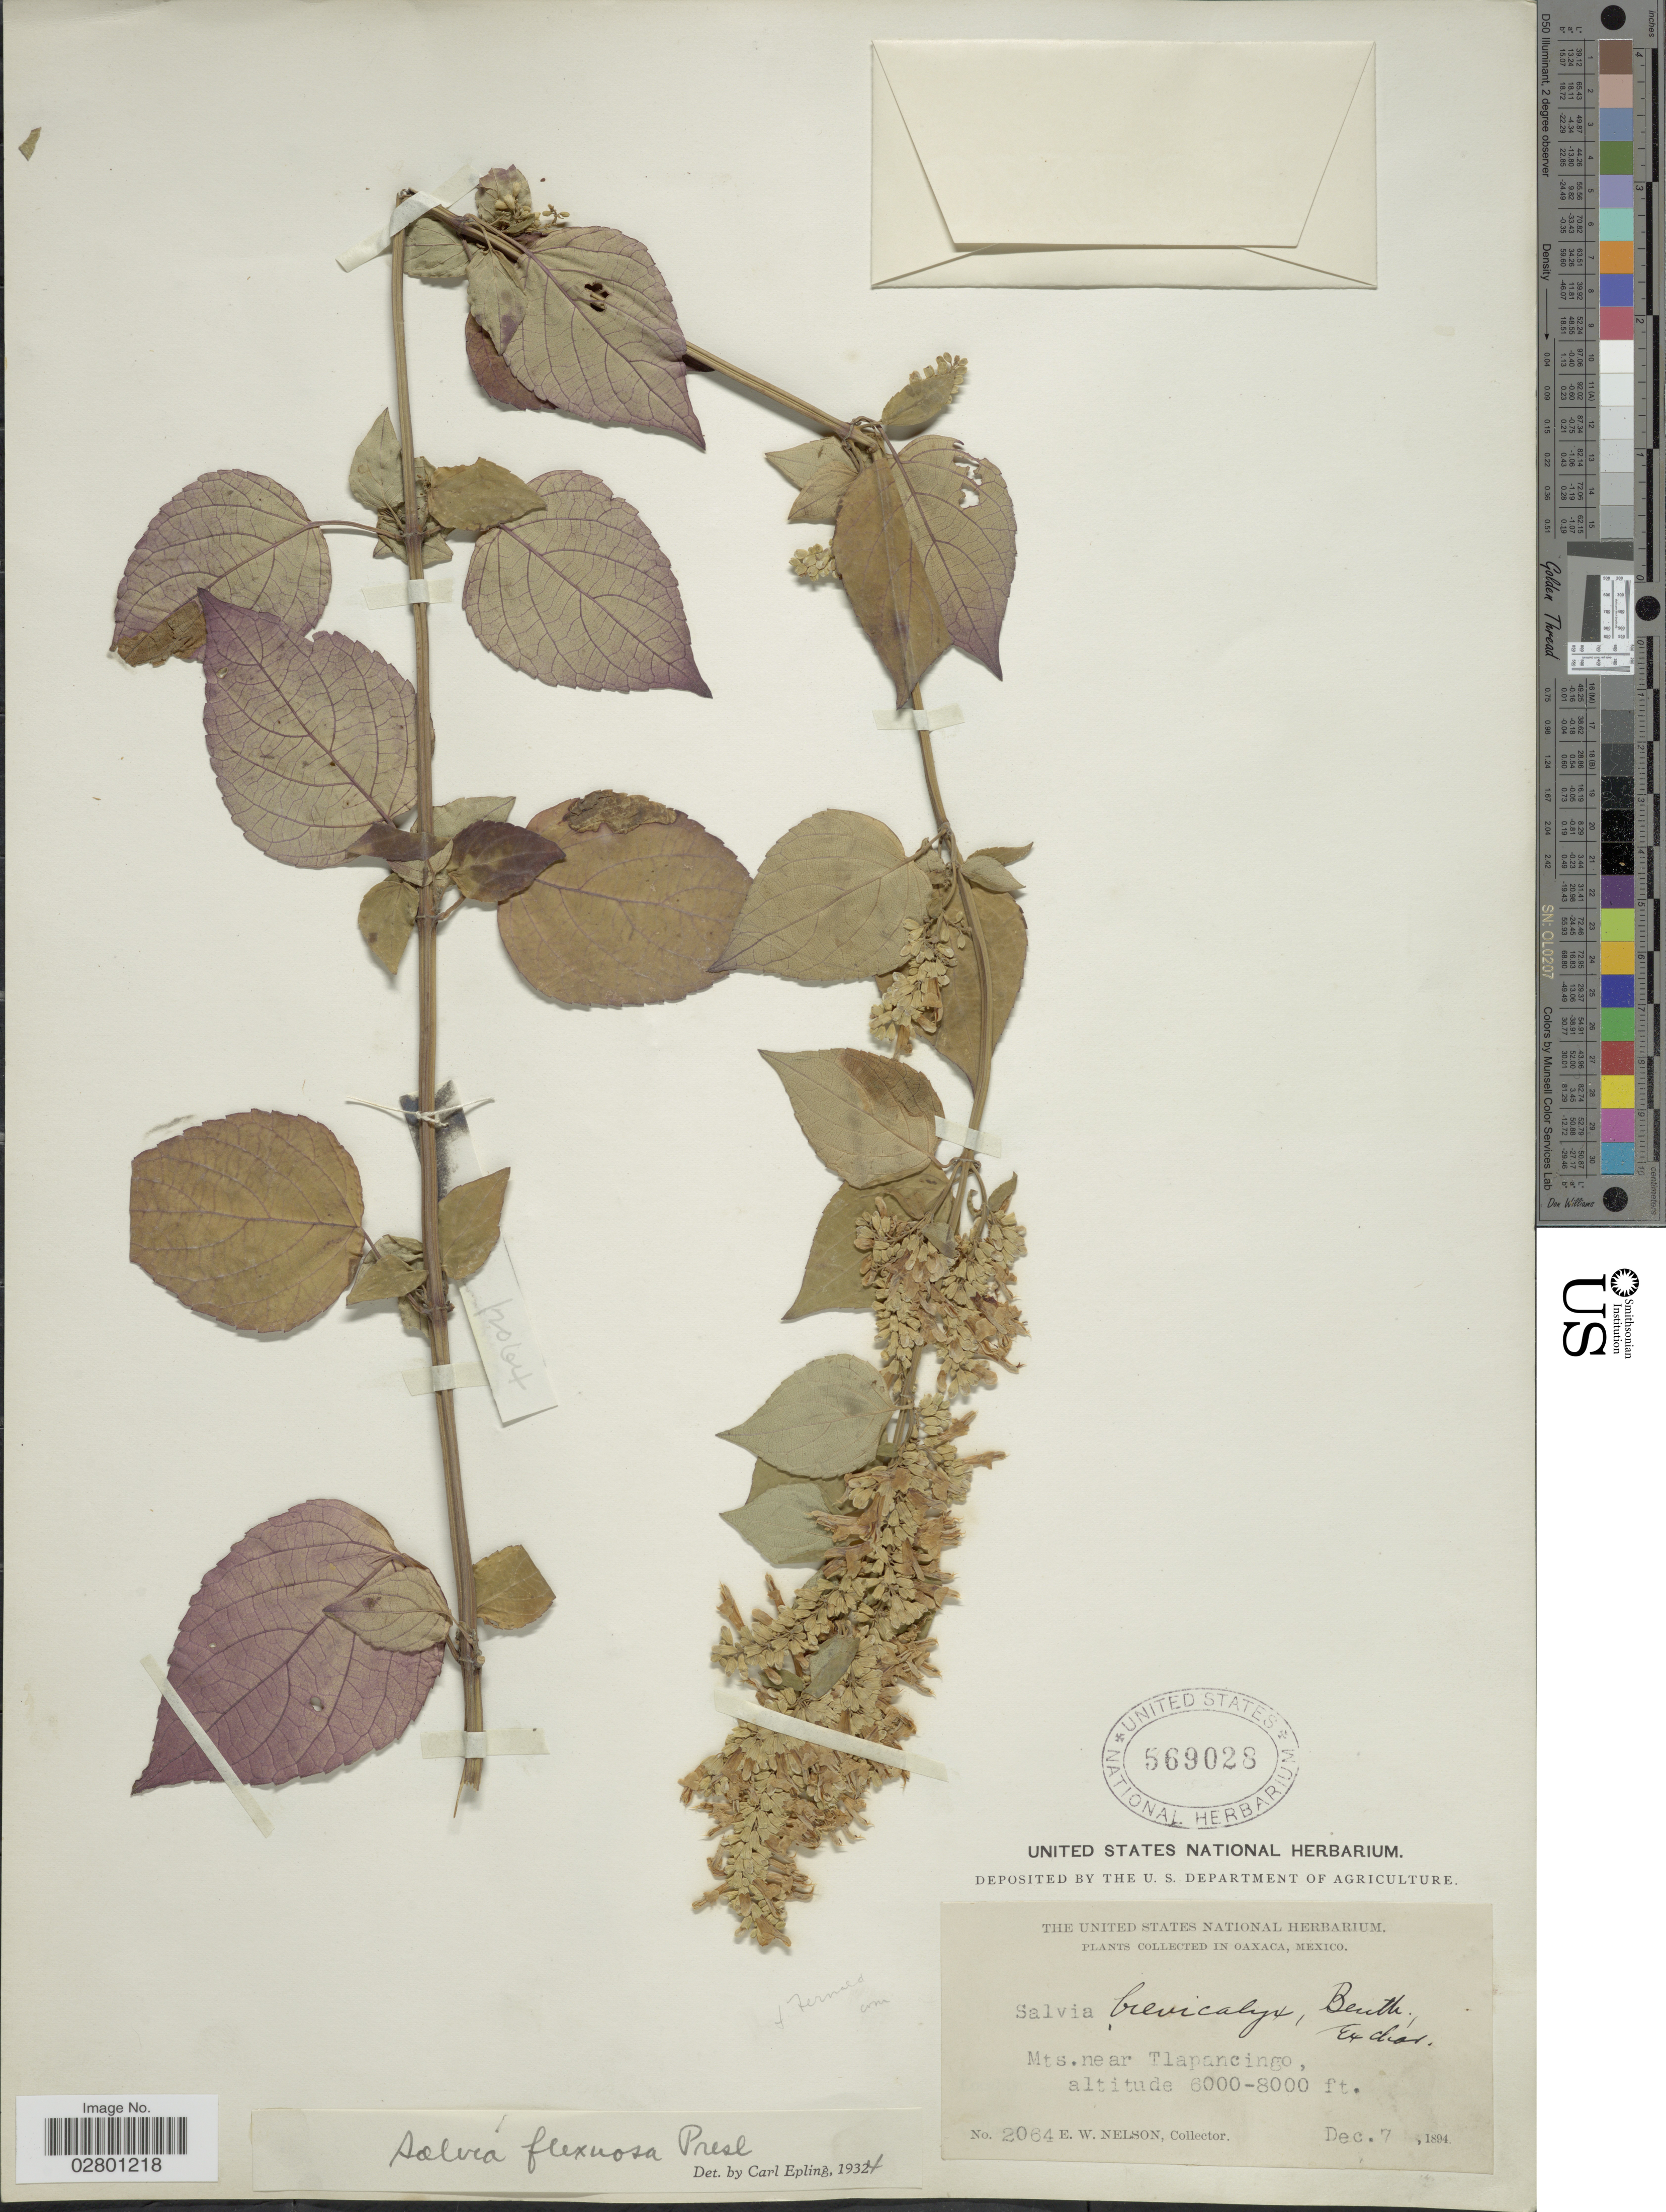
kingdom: Plantae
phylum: Tracheophyta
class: Magnoliopsida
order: Lamiales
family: Lamiaceae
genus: Salvia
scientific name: Salvia flexuosa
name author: Schrank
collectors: E. W. Nelson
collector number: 2064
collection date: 1894-12-07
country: Mexico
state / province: Oaxaca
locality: Mts. near Tlapancingo.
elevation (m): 1829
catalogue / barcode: US 569028